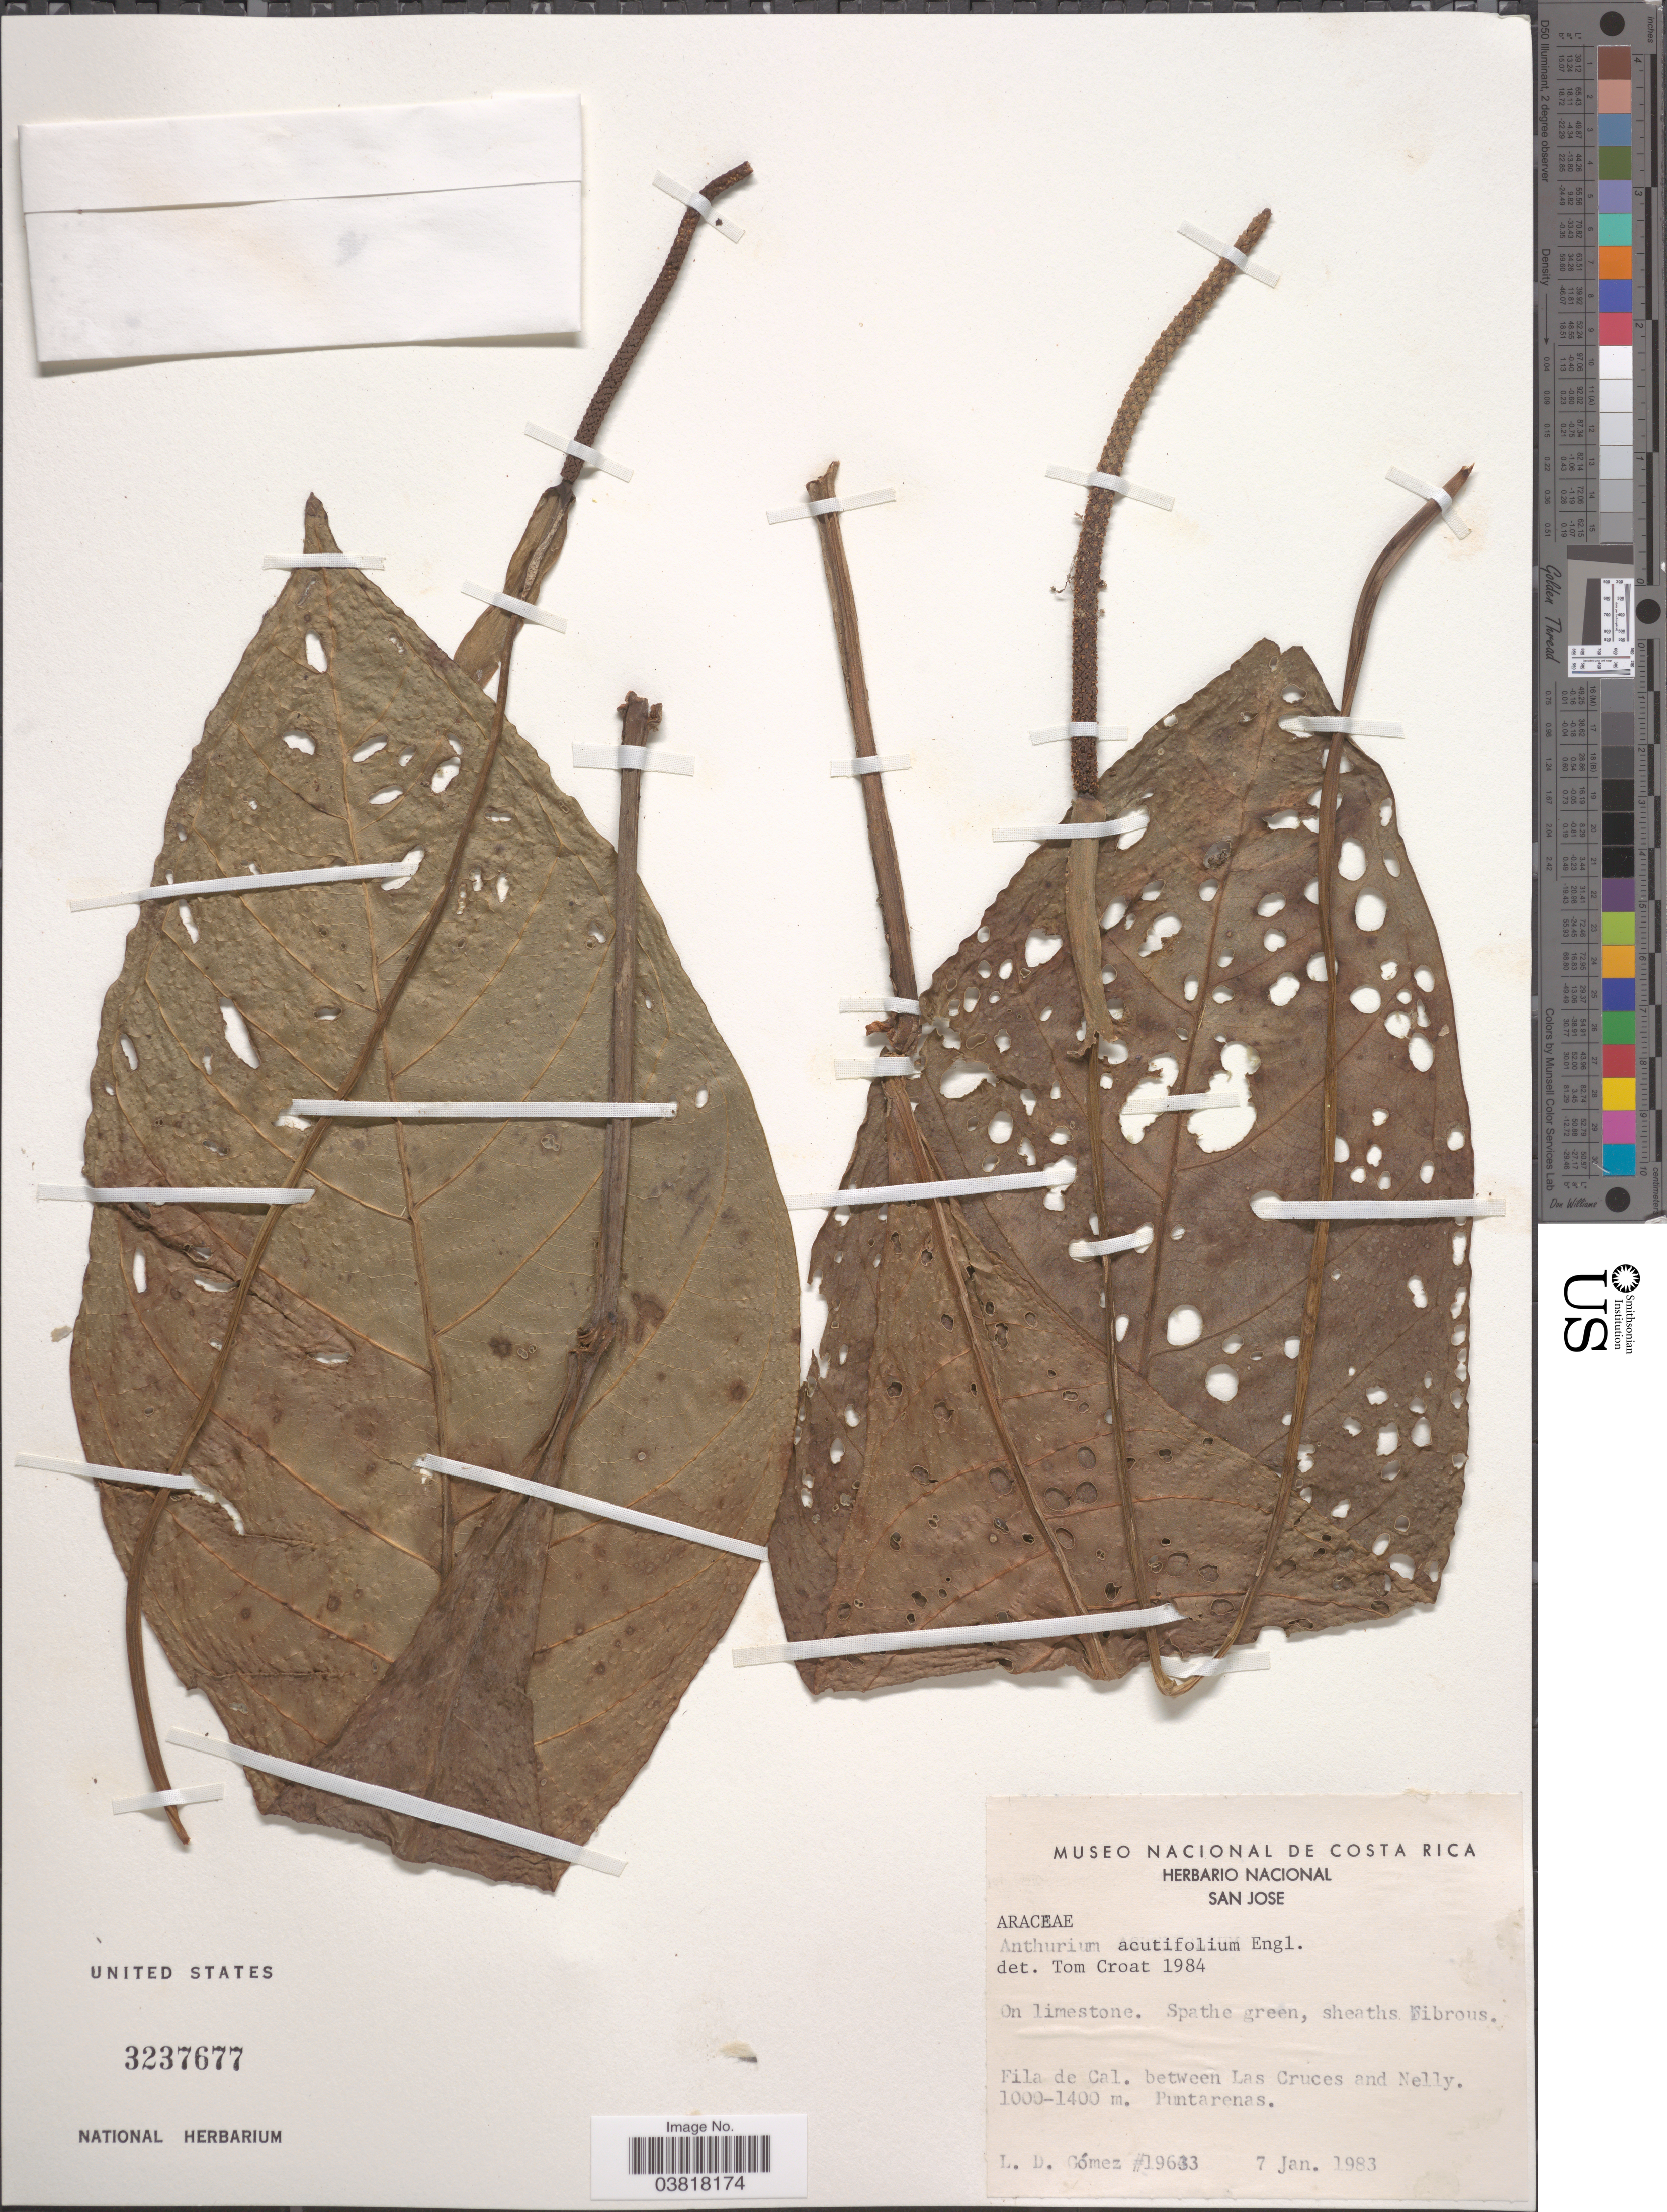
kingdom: Plantae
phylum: Tracheophyta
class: Liliopsida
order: Alismatales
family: Araceae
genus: Anthurium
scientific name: Anthurium acutangulum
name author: Engl.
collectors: L. D. Gómez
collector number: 19633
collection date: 1983-01-07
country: Costa Rica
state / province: Puntarenas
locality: Fila de Cal. between Las Cruces and Nelly.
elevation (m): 1000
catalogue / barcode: US 3237677